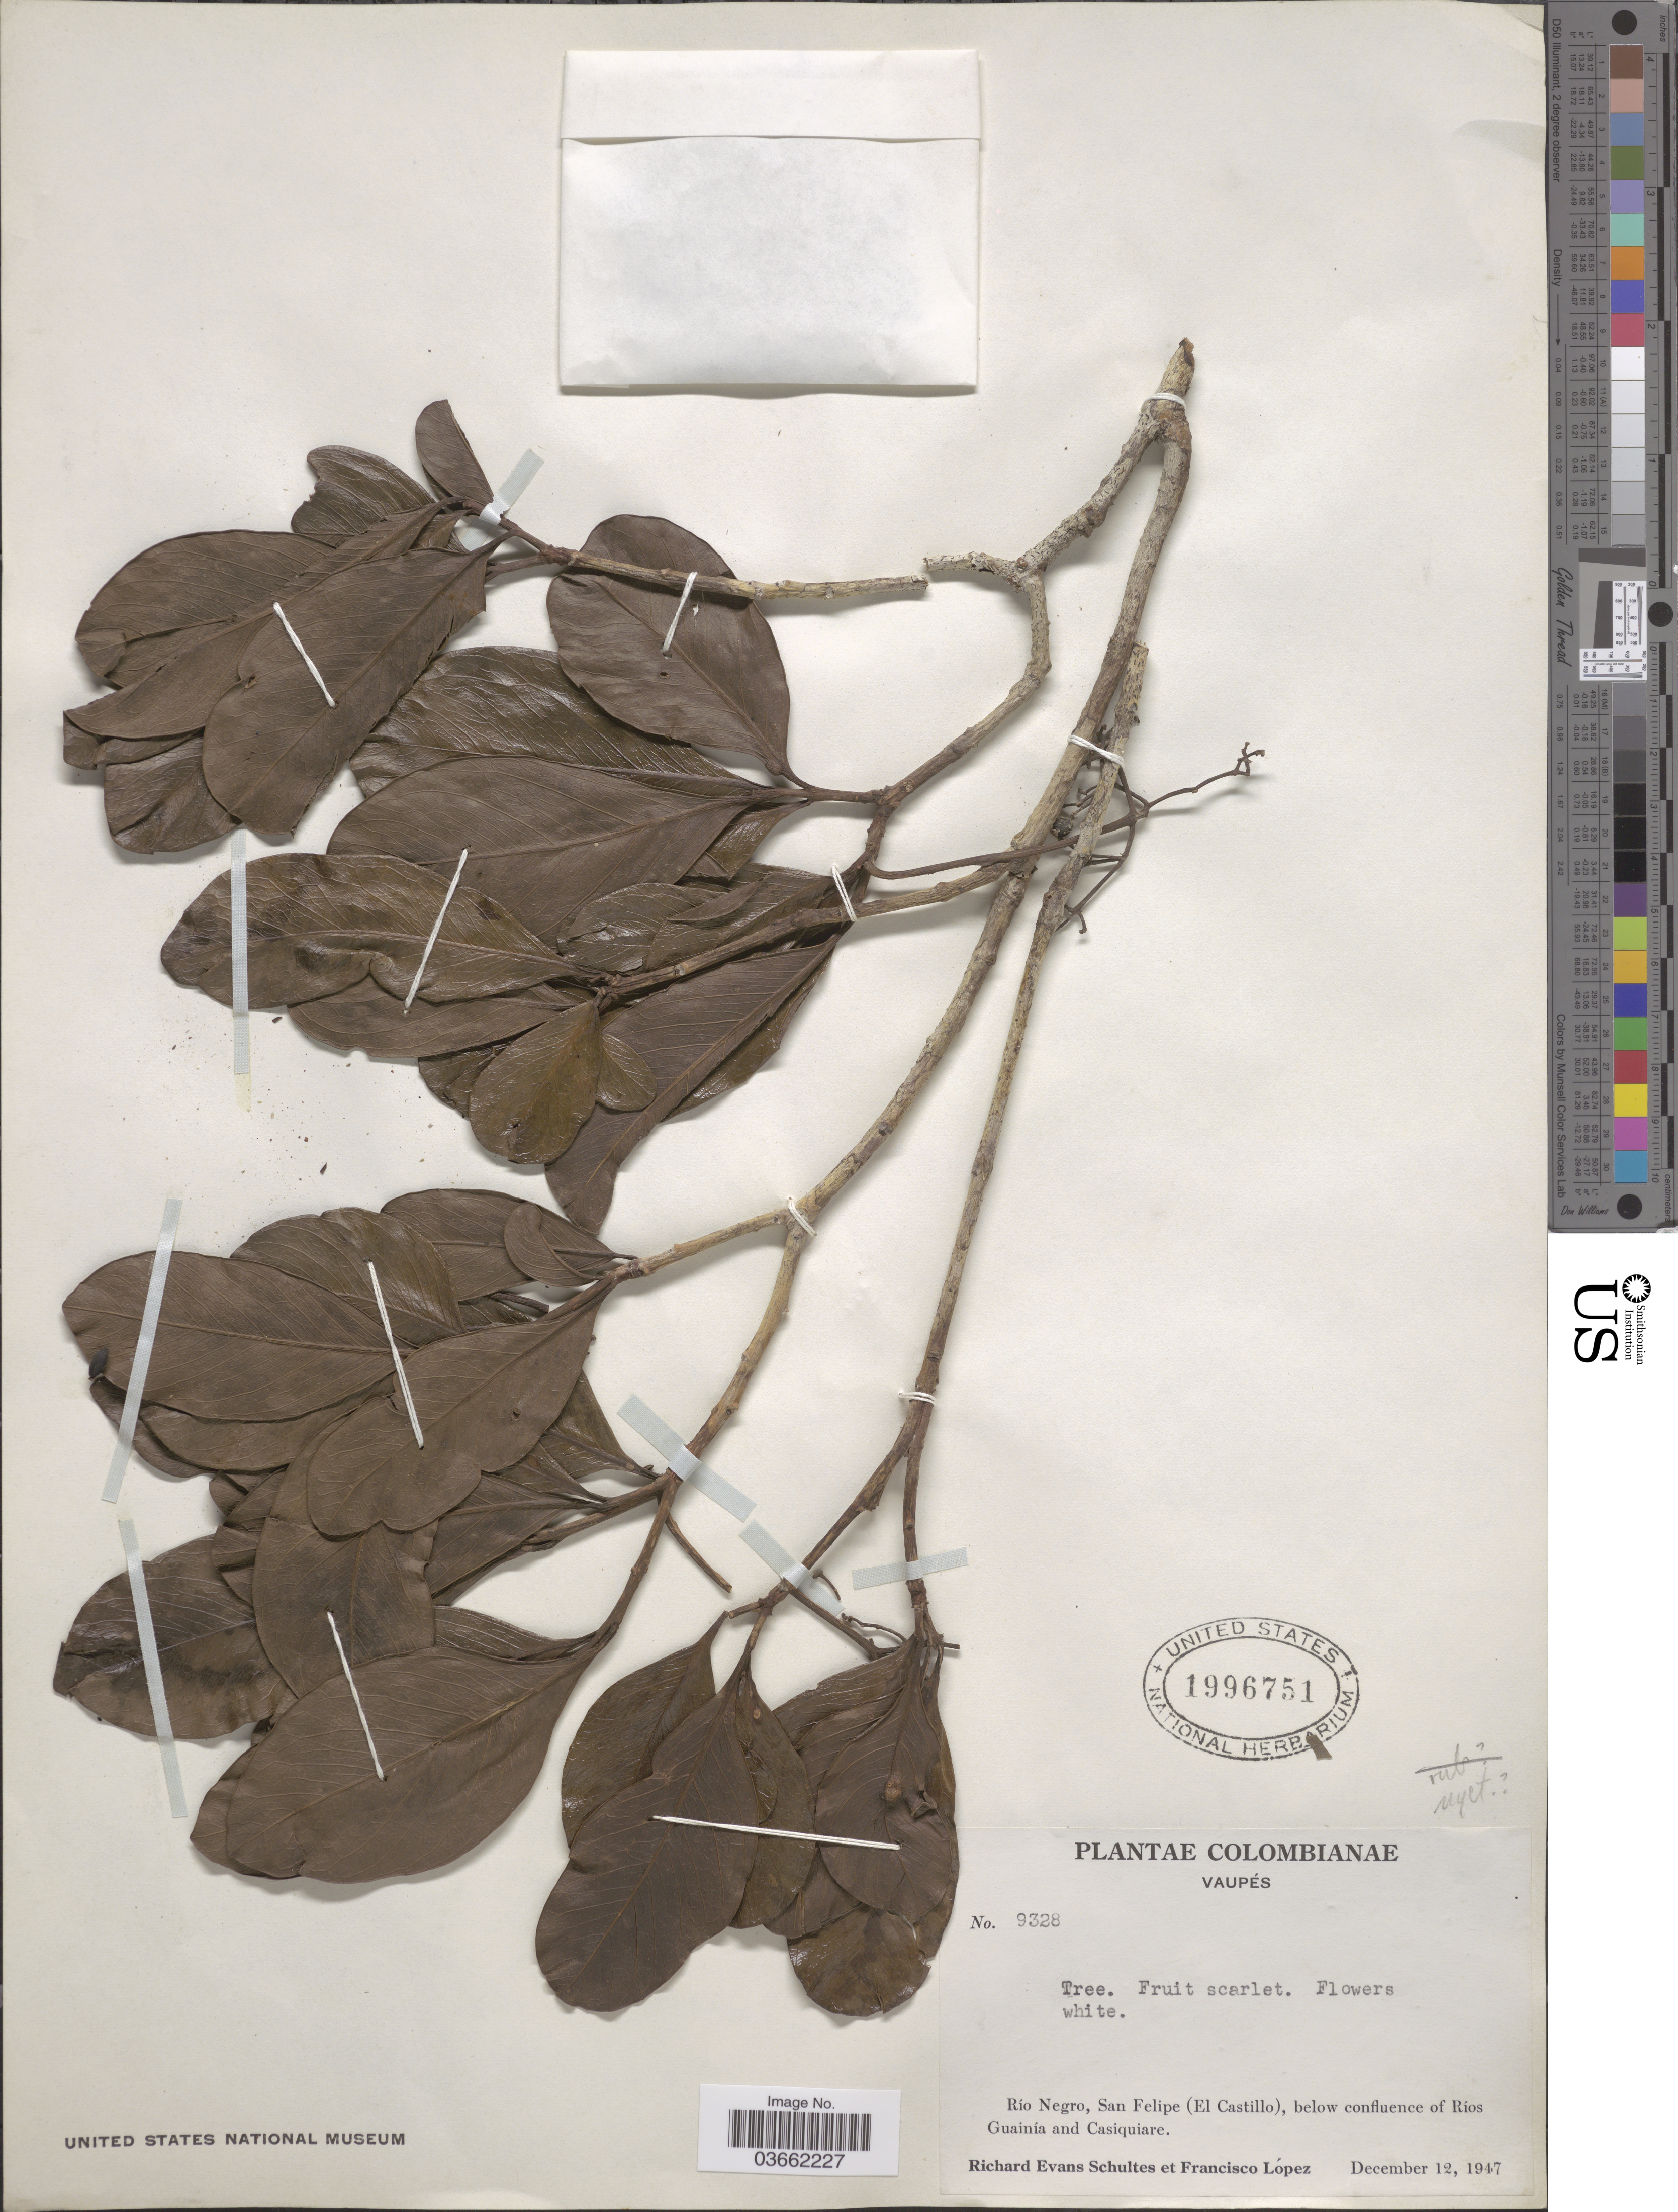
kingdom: Plantae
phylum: Tracheophyta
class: Magnoliopsida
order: Caryophyllales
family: Nyctaginaceae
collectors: R. E. Schultes & F. Lopéz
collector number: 9328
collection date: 1947-12-12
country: Colombia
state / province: Vaupés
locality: Río Negro, San Felipe (El Castillo), below confluence of Ríos Guainía and Casiquiare.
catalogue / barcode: US 1996751